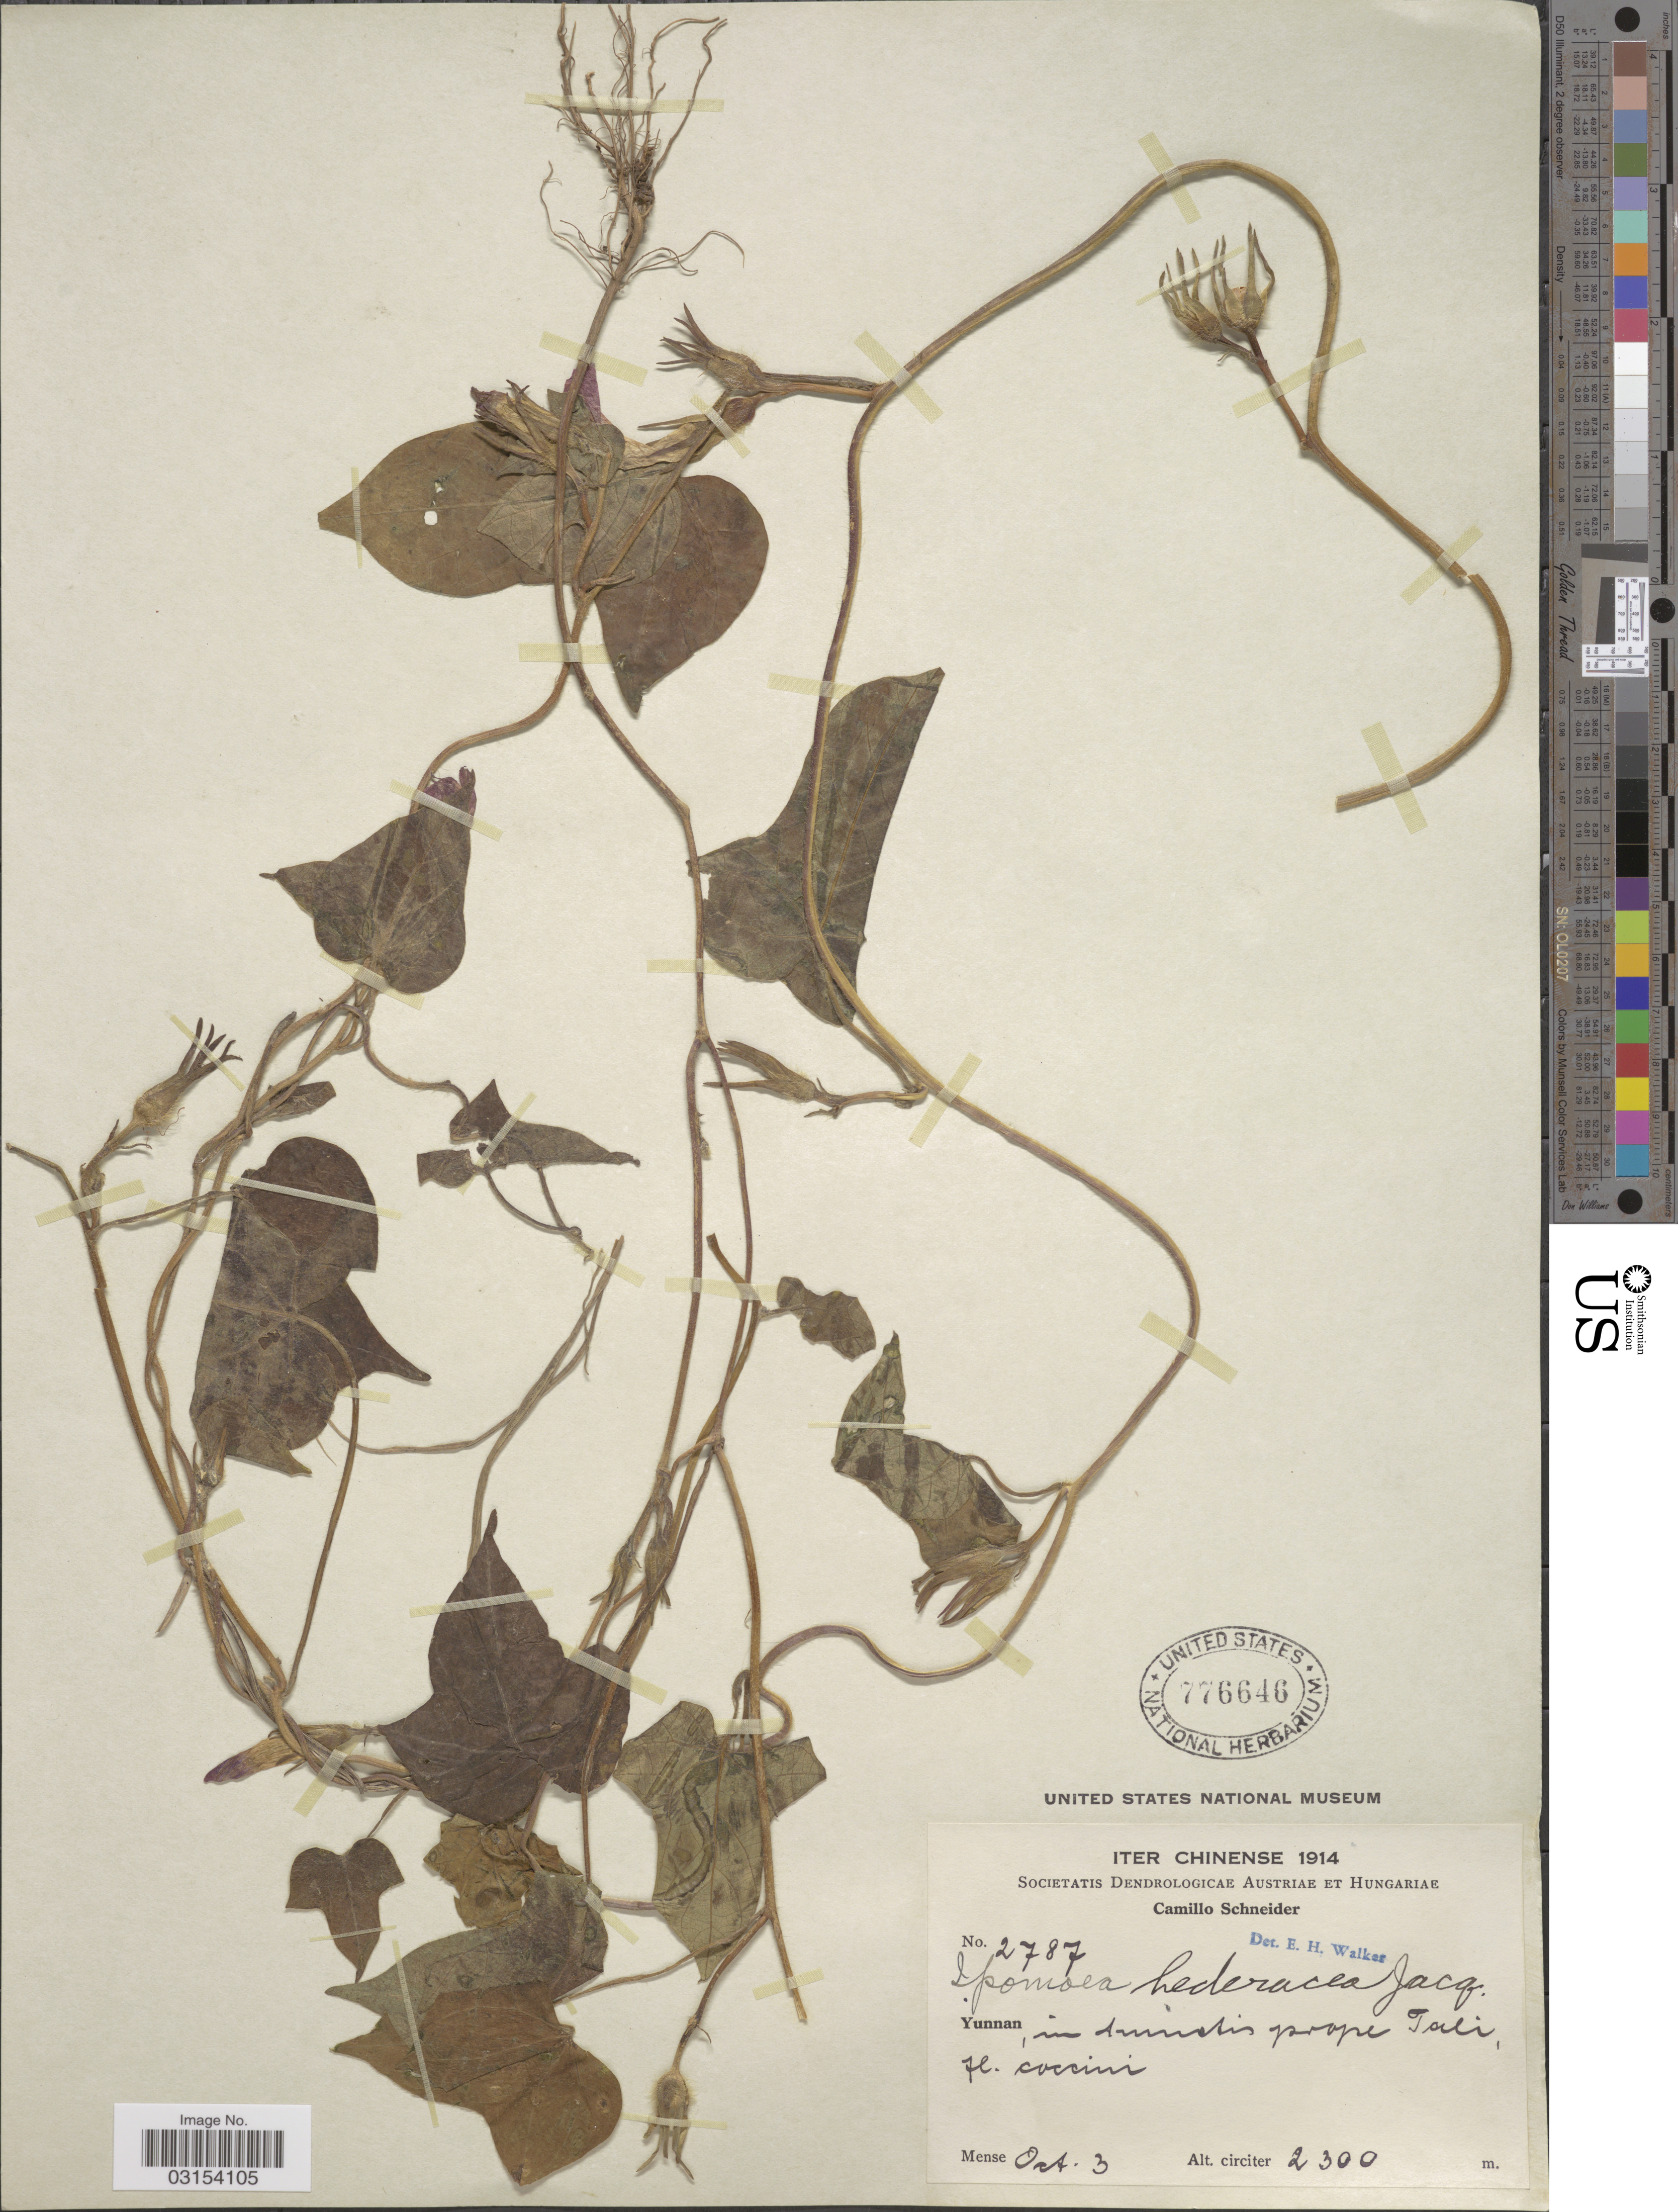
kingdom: Plantae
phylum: Tracheophyta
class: Magnoliopsida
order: Solanales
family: Convolvulaceae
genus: Ipomoea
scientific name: Ipomoea nil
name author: (L.) Roth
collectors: C. K. Schneider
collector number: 2787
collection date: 1914-10-03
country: China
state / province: Yunnan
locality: Yunnan, in dumitis prope Tali, fl. coccini.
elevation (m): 2300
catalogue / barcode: US 776646